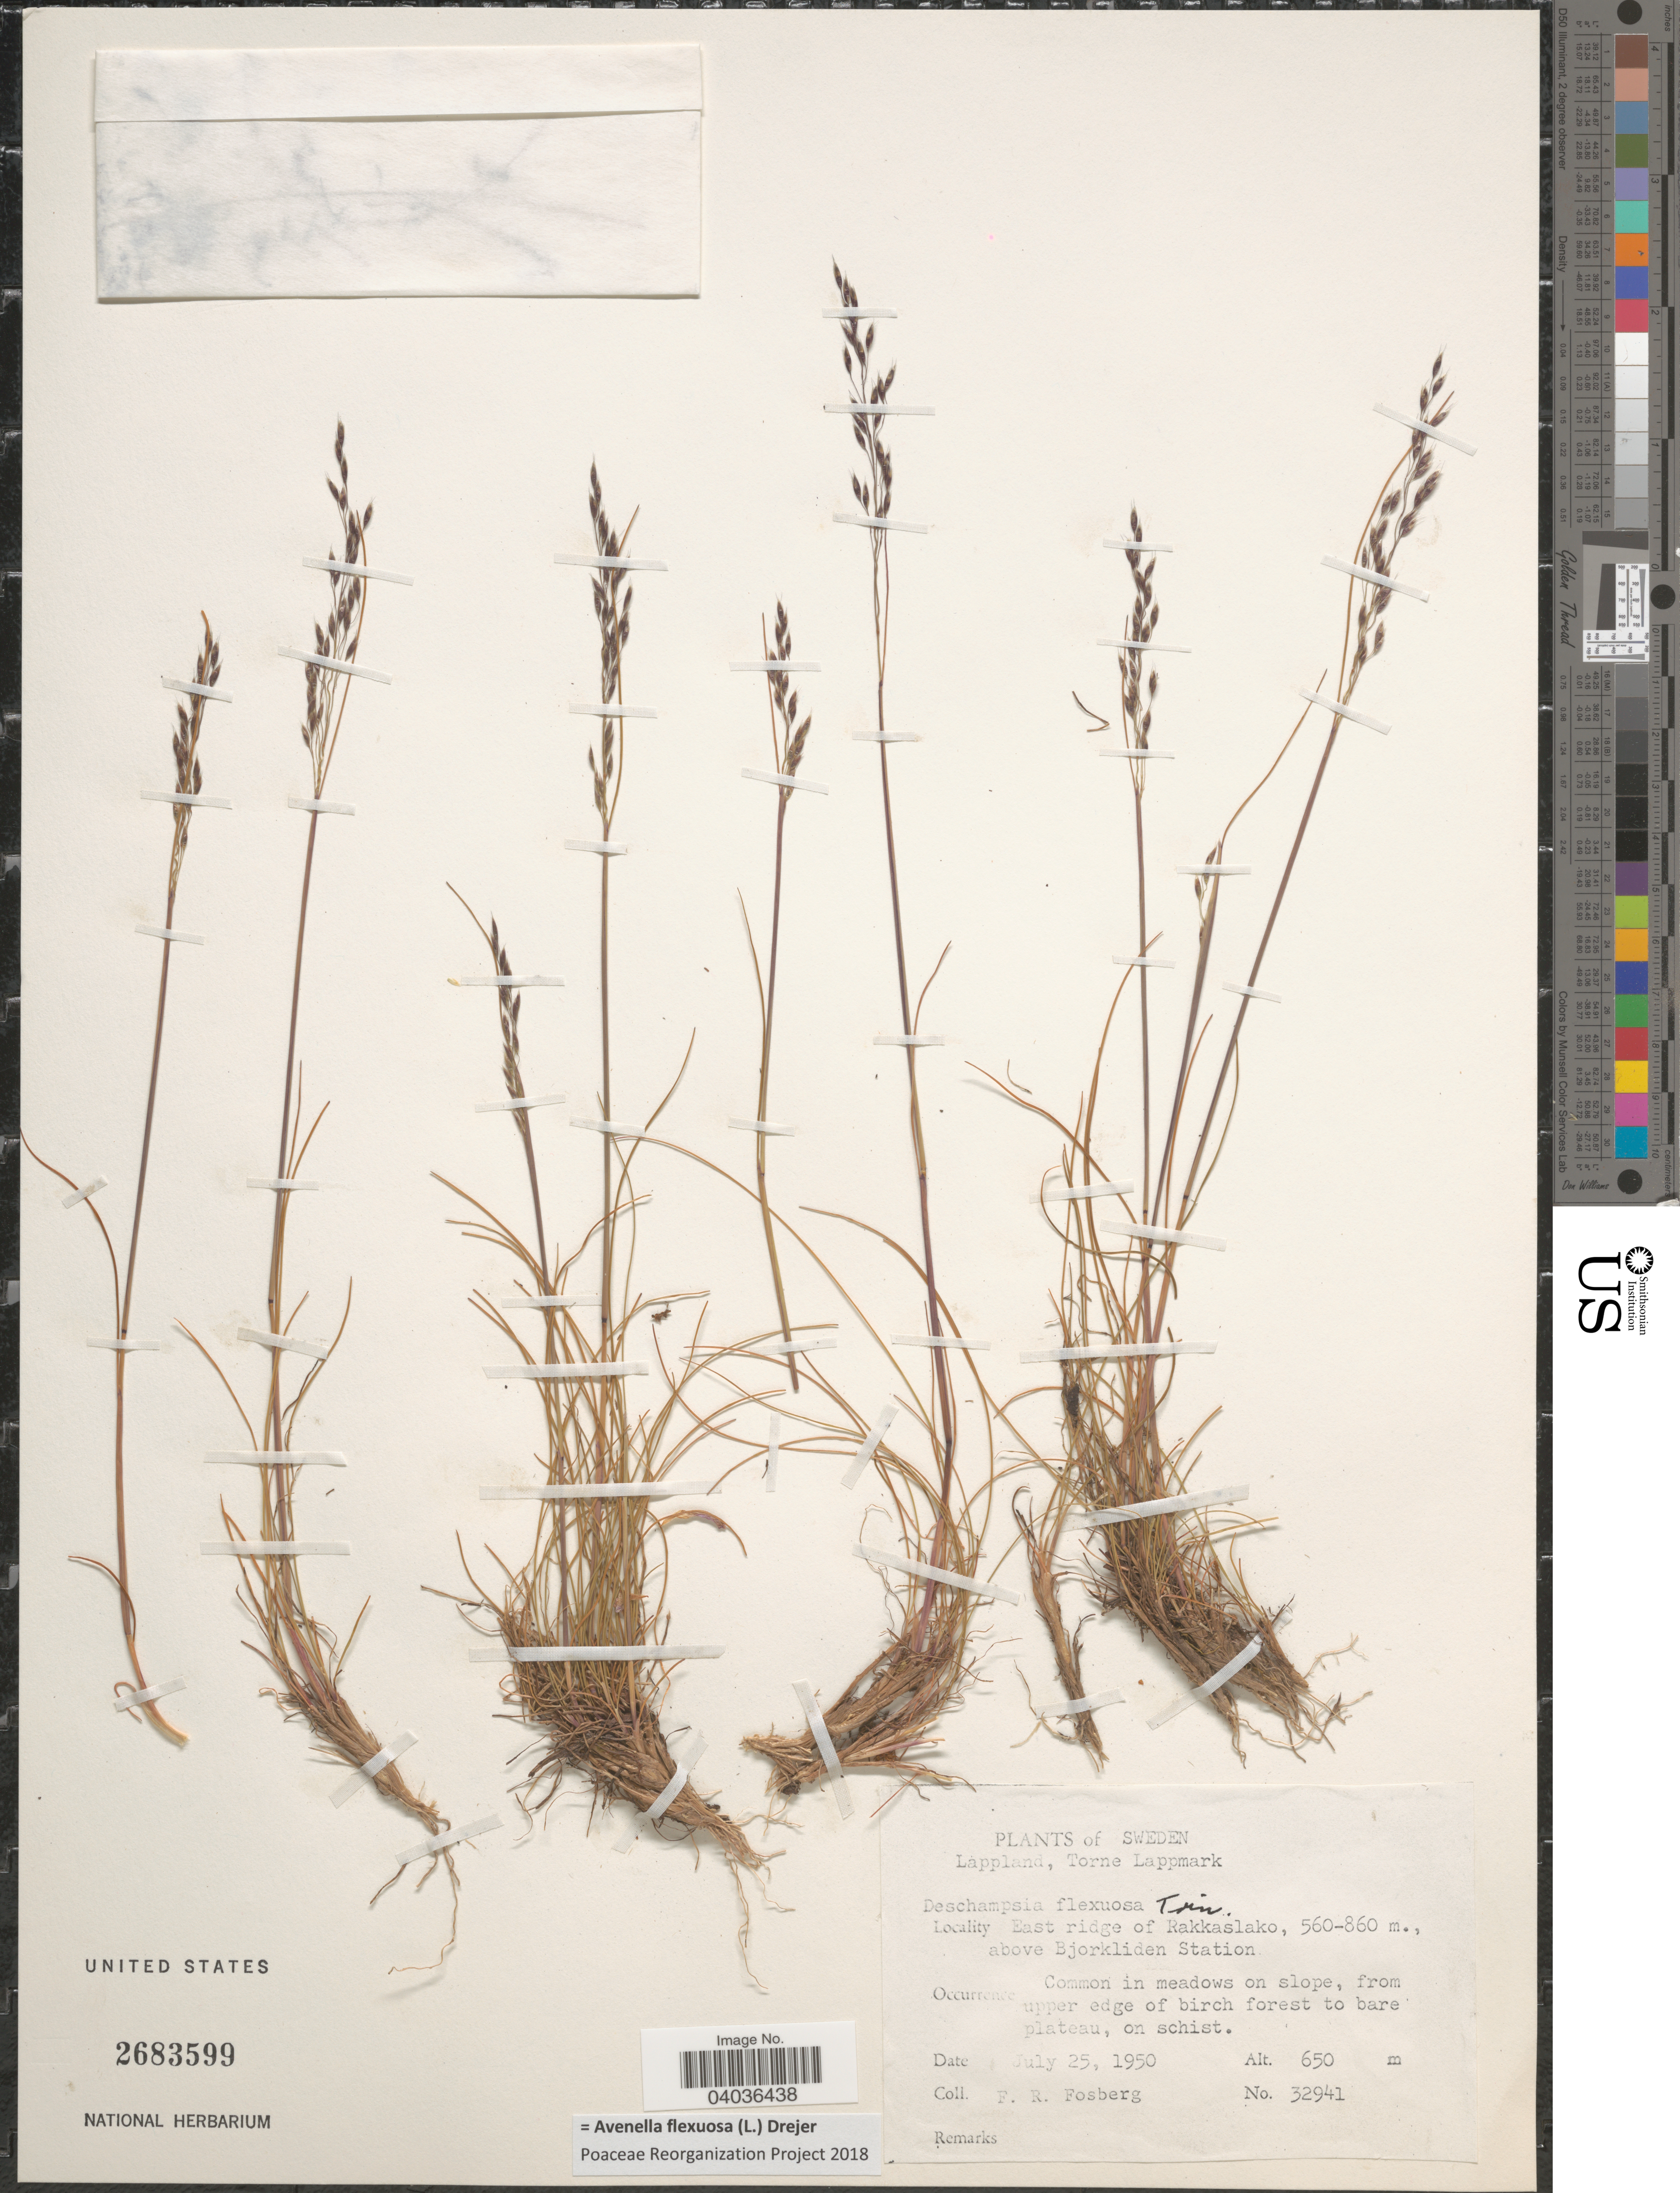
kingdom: Plantae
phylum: Tracheophyta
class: Liliopsida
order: Poales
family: Poaceae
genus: Avenella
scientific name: Avenella flexuosa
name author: (L.) Drejer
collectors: F. R. Fosberg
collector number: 32941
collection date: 1950-07-25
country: Sweden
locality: Lappland, Torne Lappmark. East ridge of Rakkaslako, above Bjorkliden Station.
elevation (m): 560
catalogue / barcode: US 2683599